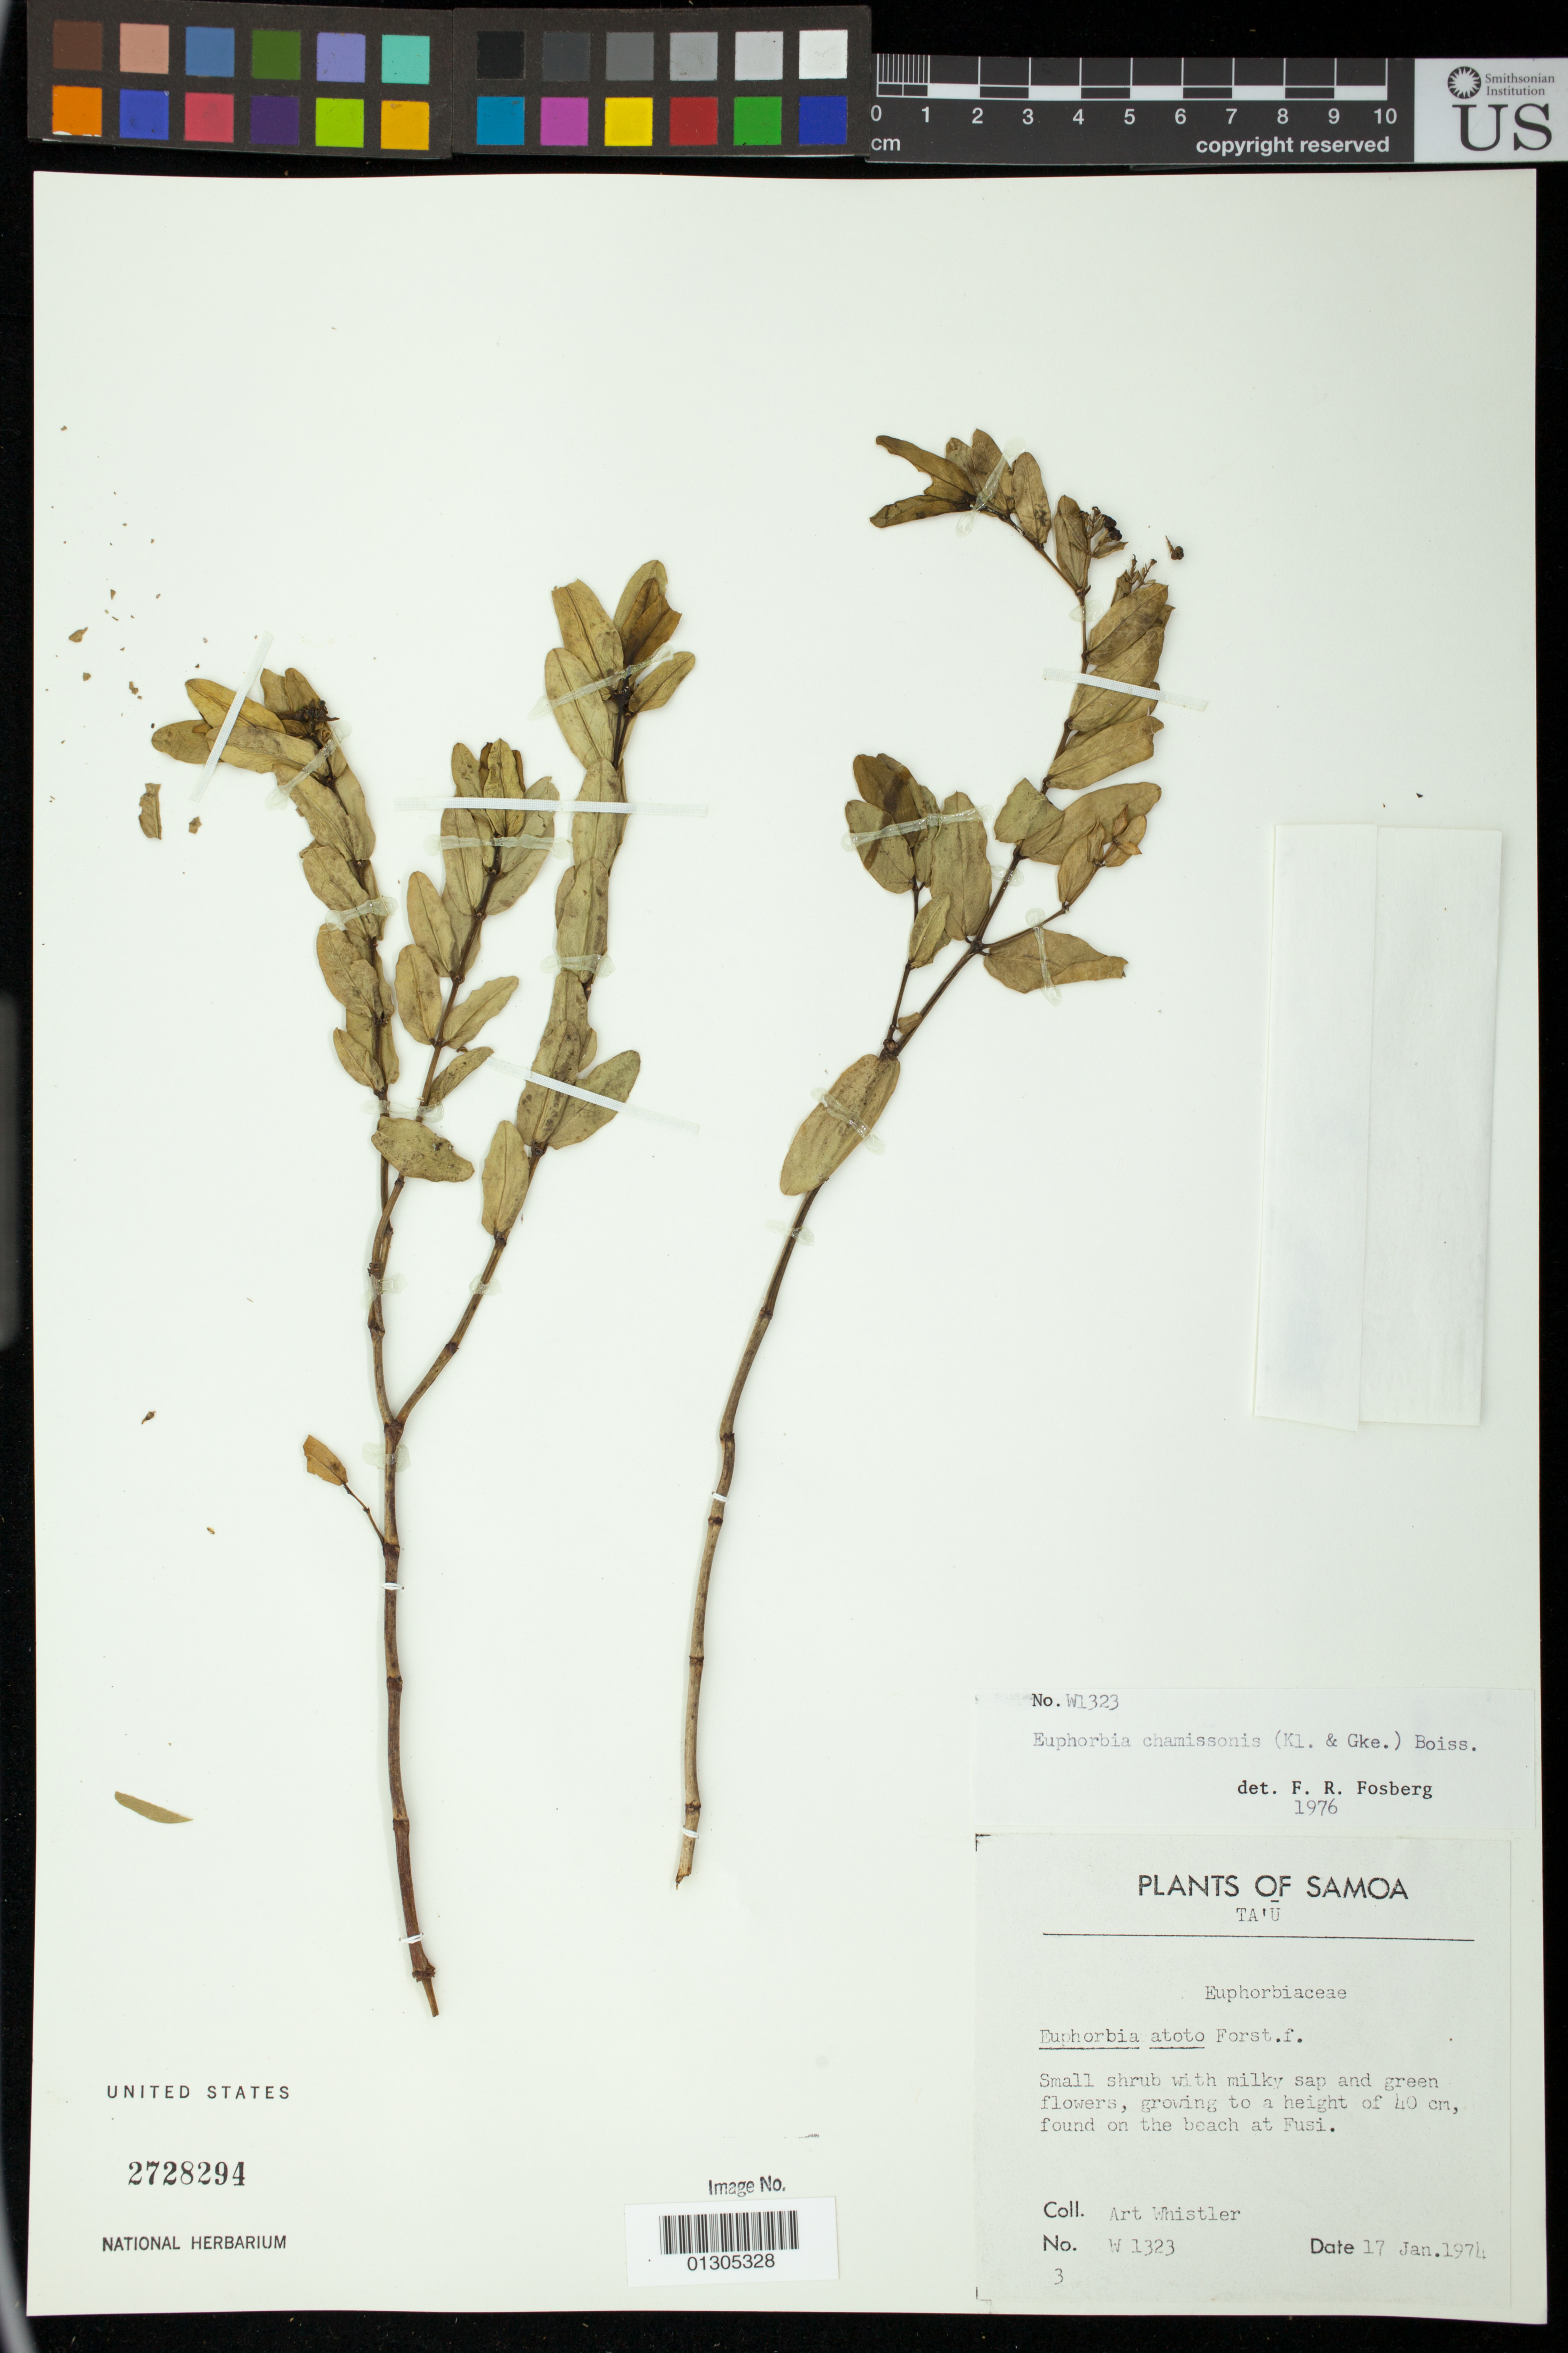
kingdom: Plantae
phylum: Tracheophyta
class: Magnoliopsida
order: Malpighiales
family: Euphorbiaceae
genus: Euphorbia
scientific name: Euphorbia chamissonis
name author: (Klotzsch ex Klotzsch & Garcke) Boiss.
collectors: A. Whistler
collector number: W 1323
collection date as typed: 17 Jan. 1974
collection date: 1974-01-17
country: Samoa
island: Upolu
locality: Found on the beach at Fusi.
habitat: Found on beach.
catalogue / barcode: US 2728294